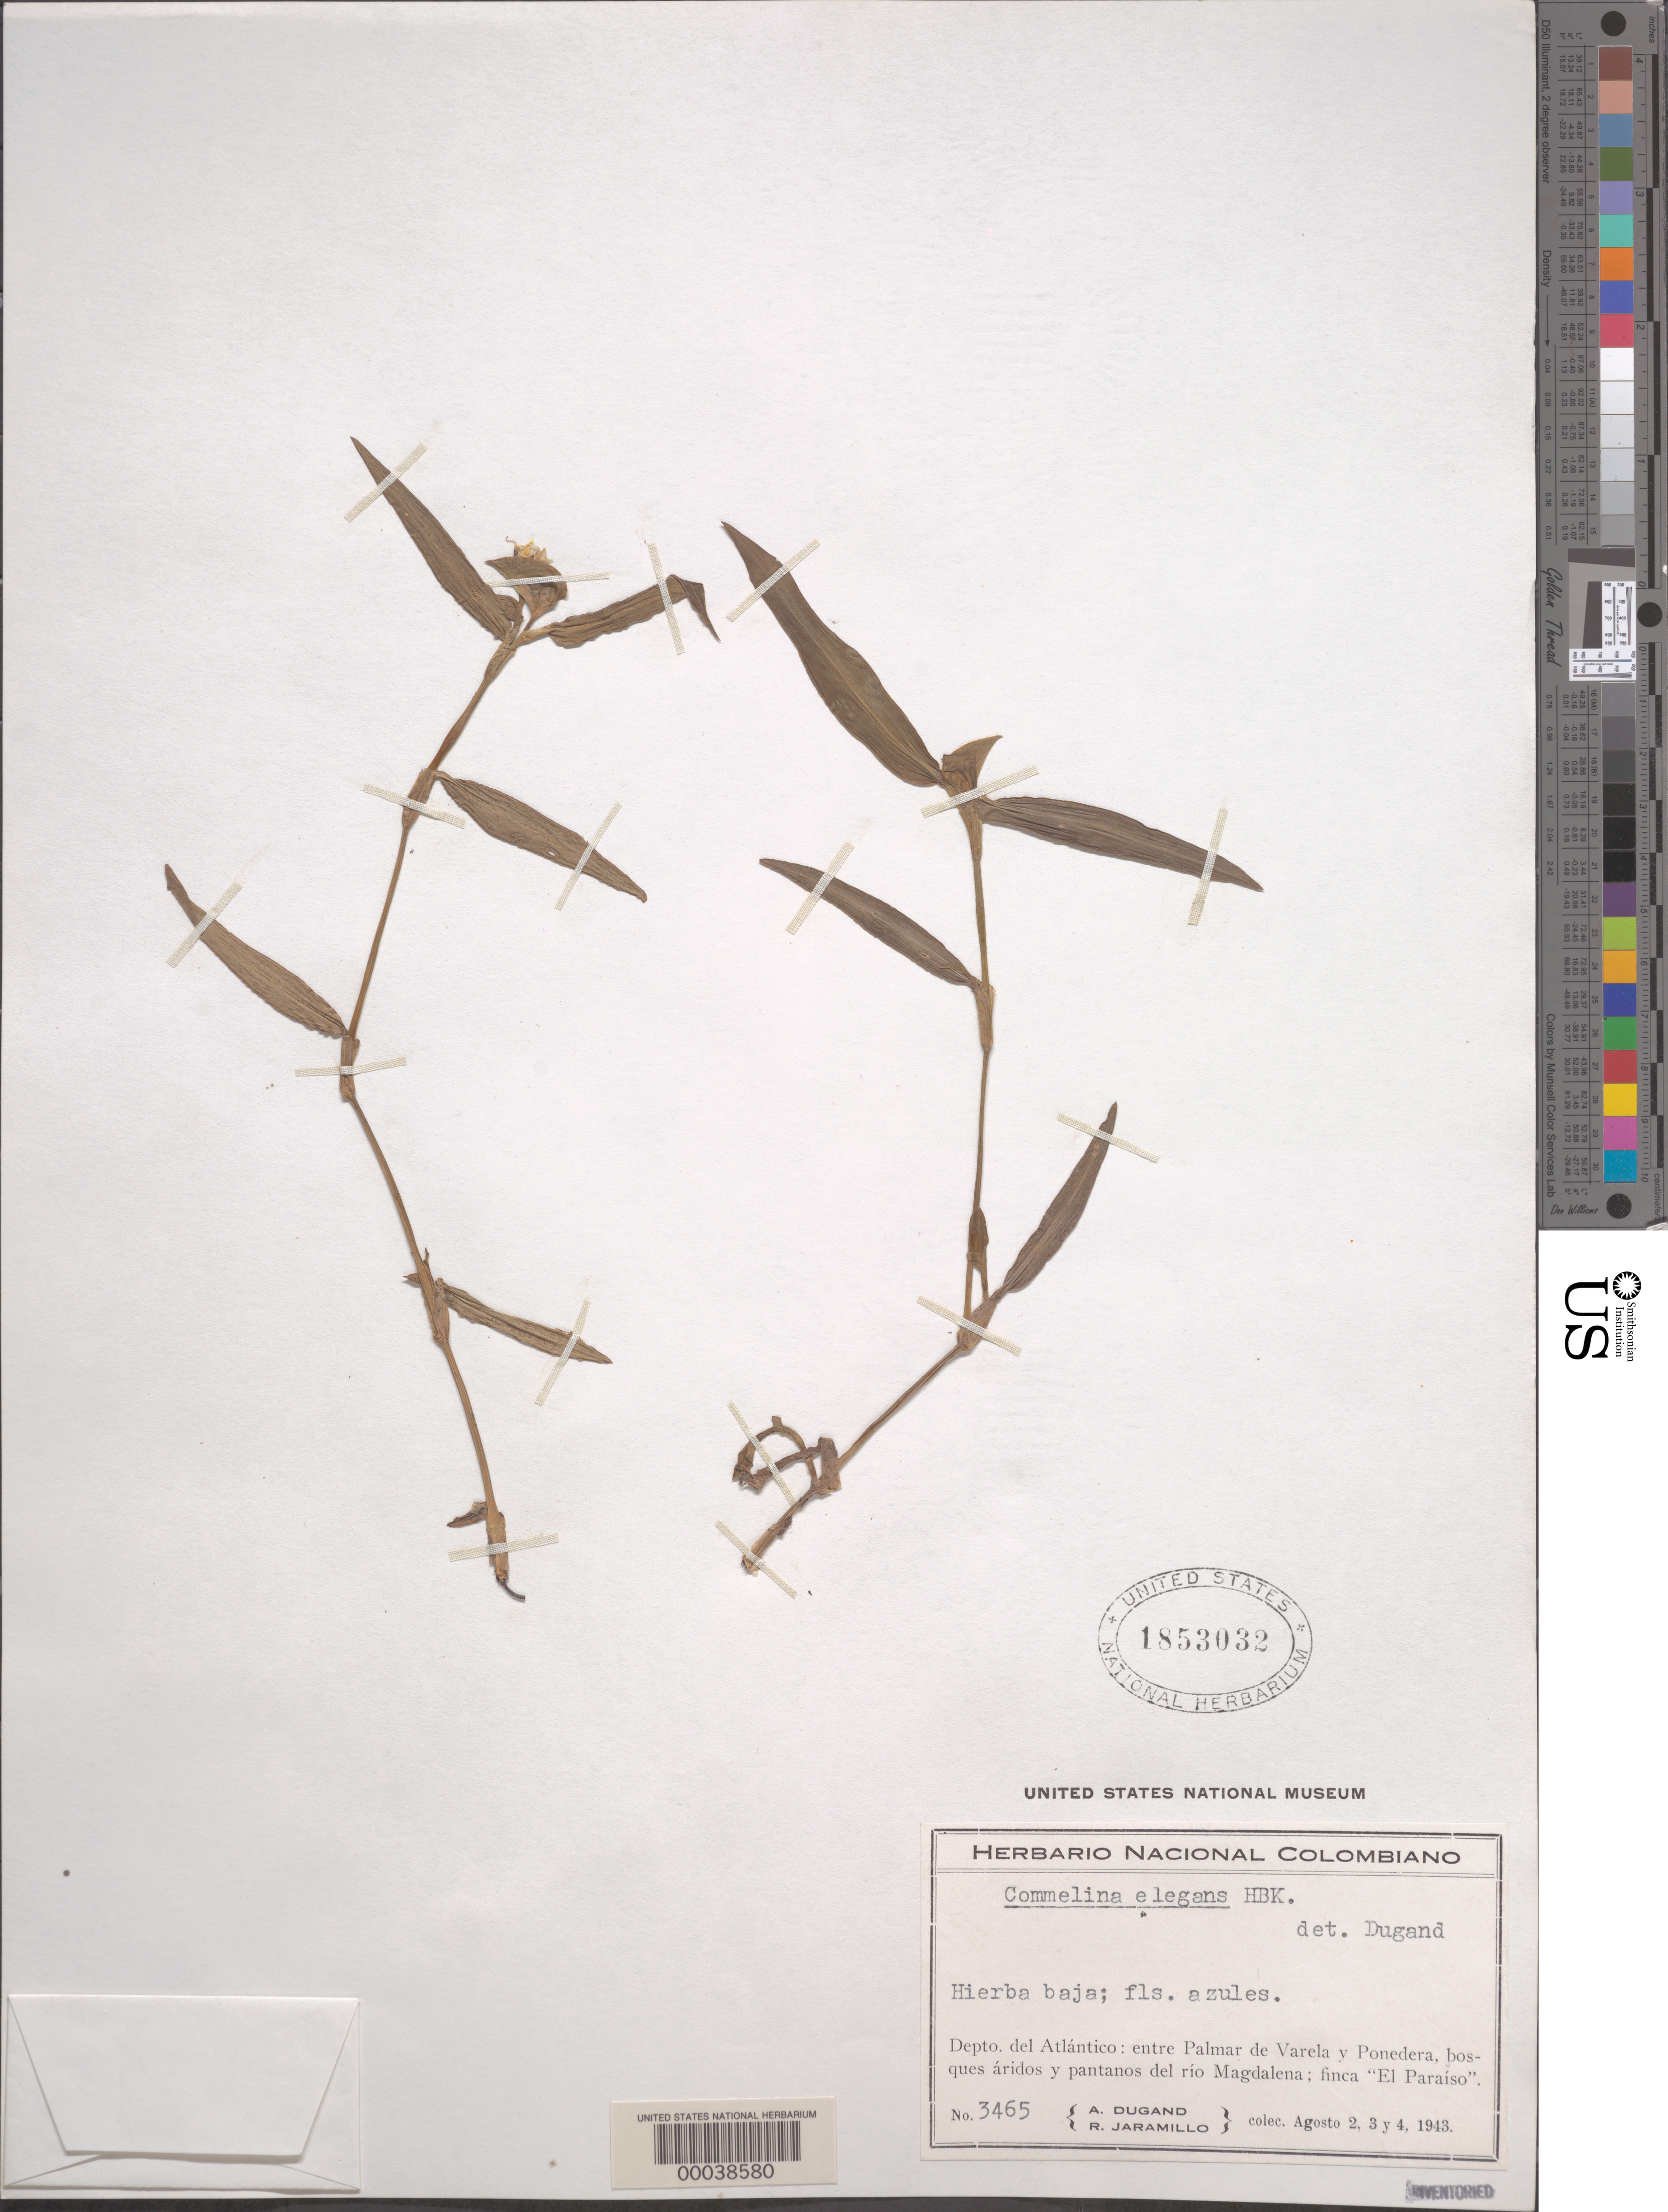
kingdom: Plantae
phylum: Tracheophyta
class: Liliopsida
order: Commelinales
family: Commelinaceae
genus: Commelina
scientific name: Commelina erecta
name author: L.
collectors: A. Dugand G. & R. Jaramillo M.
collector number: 3465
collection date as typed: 02 Aug 1943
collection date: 1943-08-02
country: Colombia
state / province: Atlántico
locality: Along River Magdalena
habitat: Dry woods; along river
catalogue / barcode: US 1853032